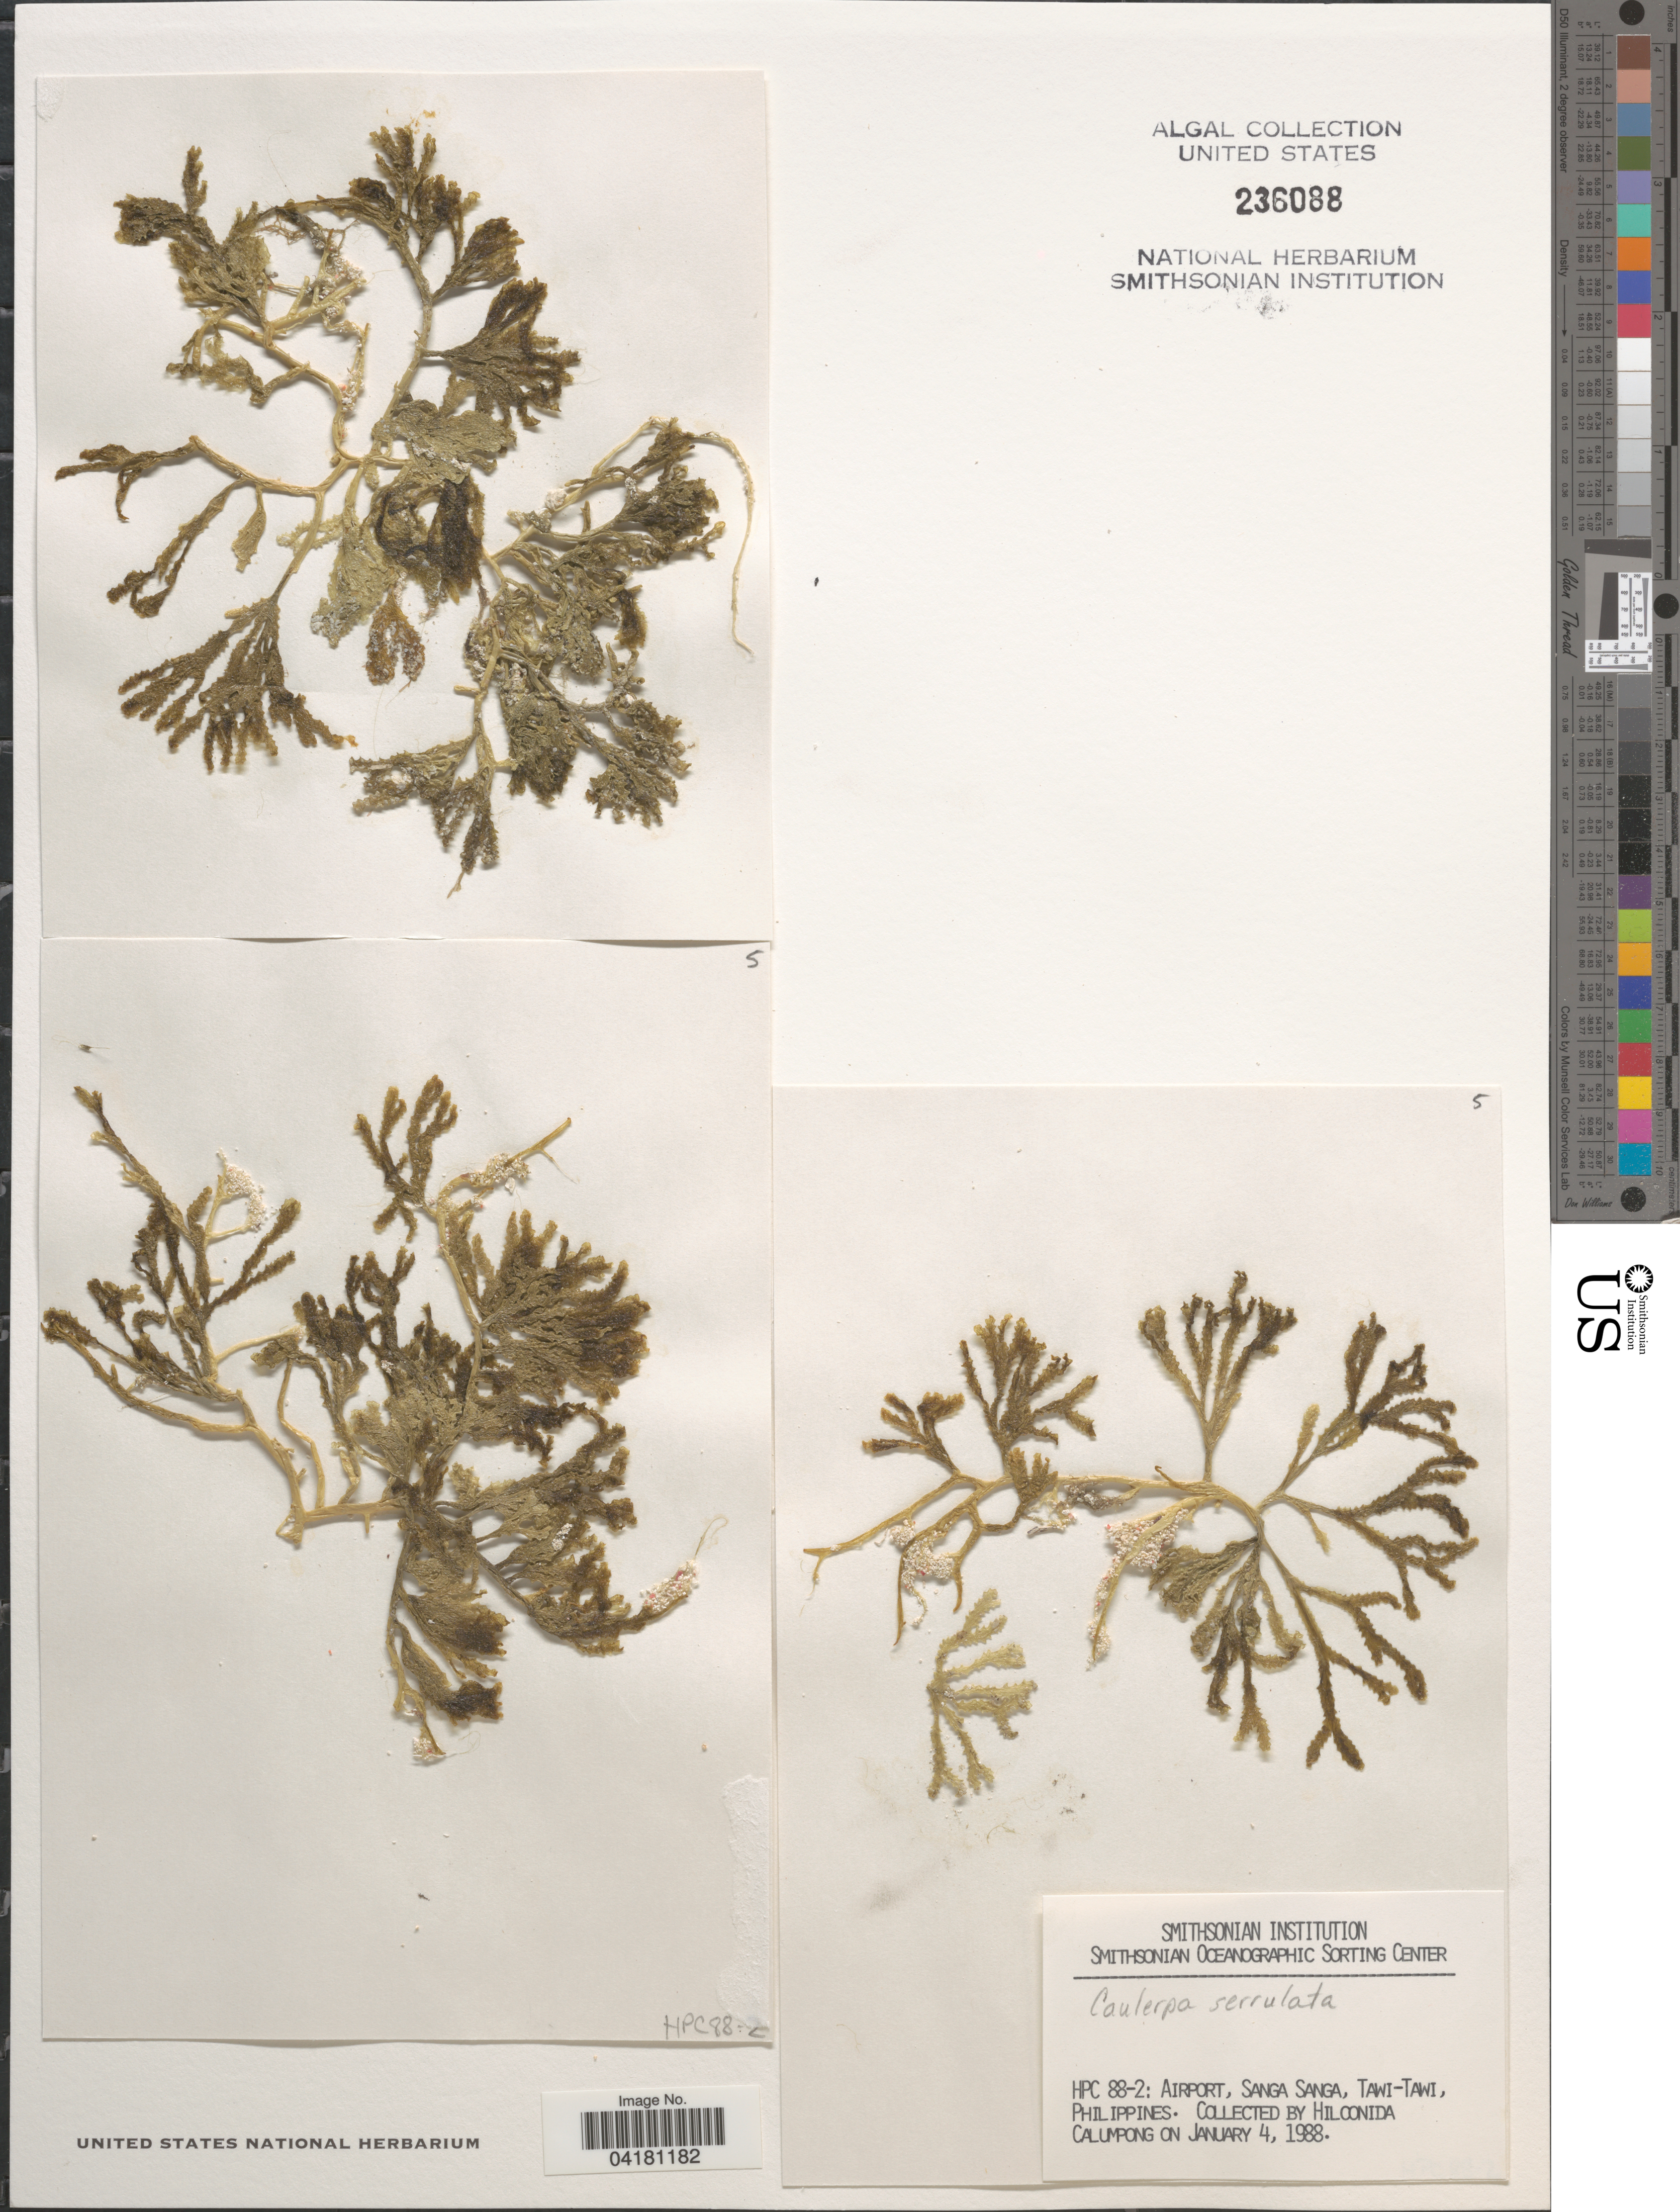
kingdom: Plantae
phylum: Chlorophyta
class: Ulvophyceae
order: Bryopsidales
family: Caulerpaceae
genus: Caulerpa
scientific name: Caulerpa serrulata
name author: (Forssk.) J. Agardh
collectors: H. Calumpong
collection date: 1988-01-04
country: Philippines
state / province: Muslim Mindanao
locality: HPC 88-2: Airport, Sanga Sanga, Tawi-Tawi.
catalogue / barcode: US 236088